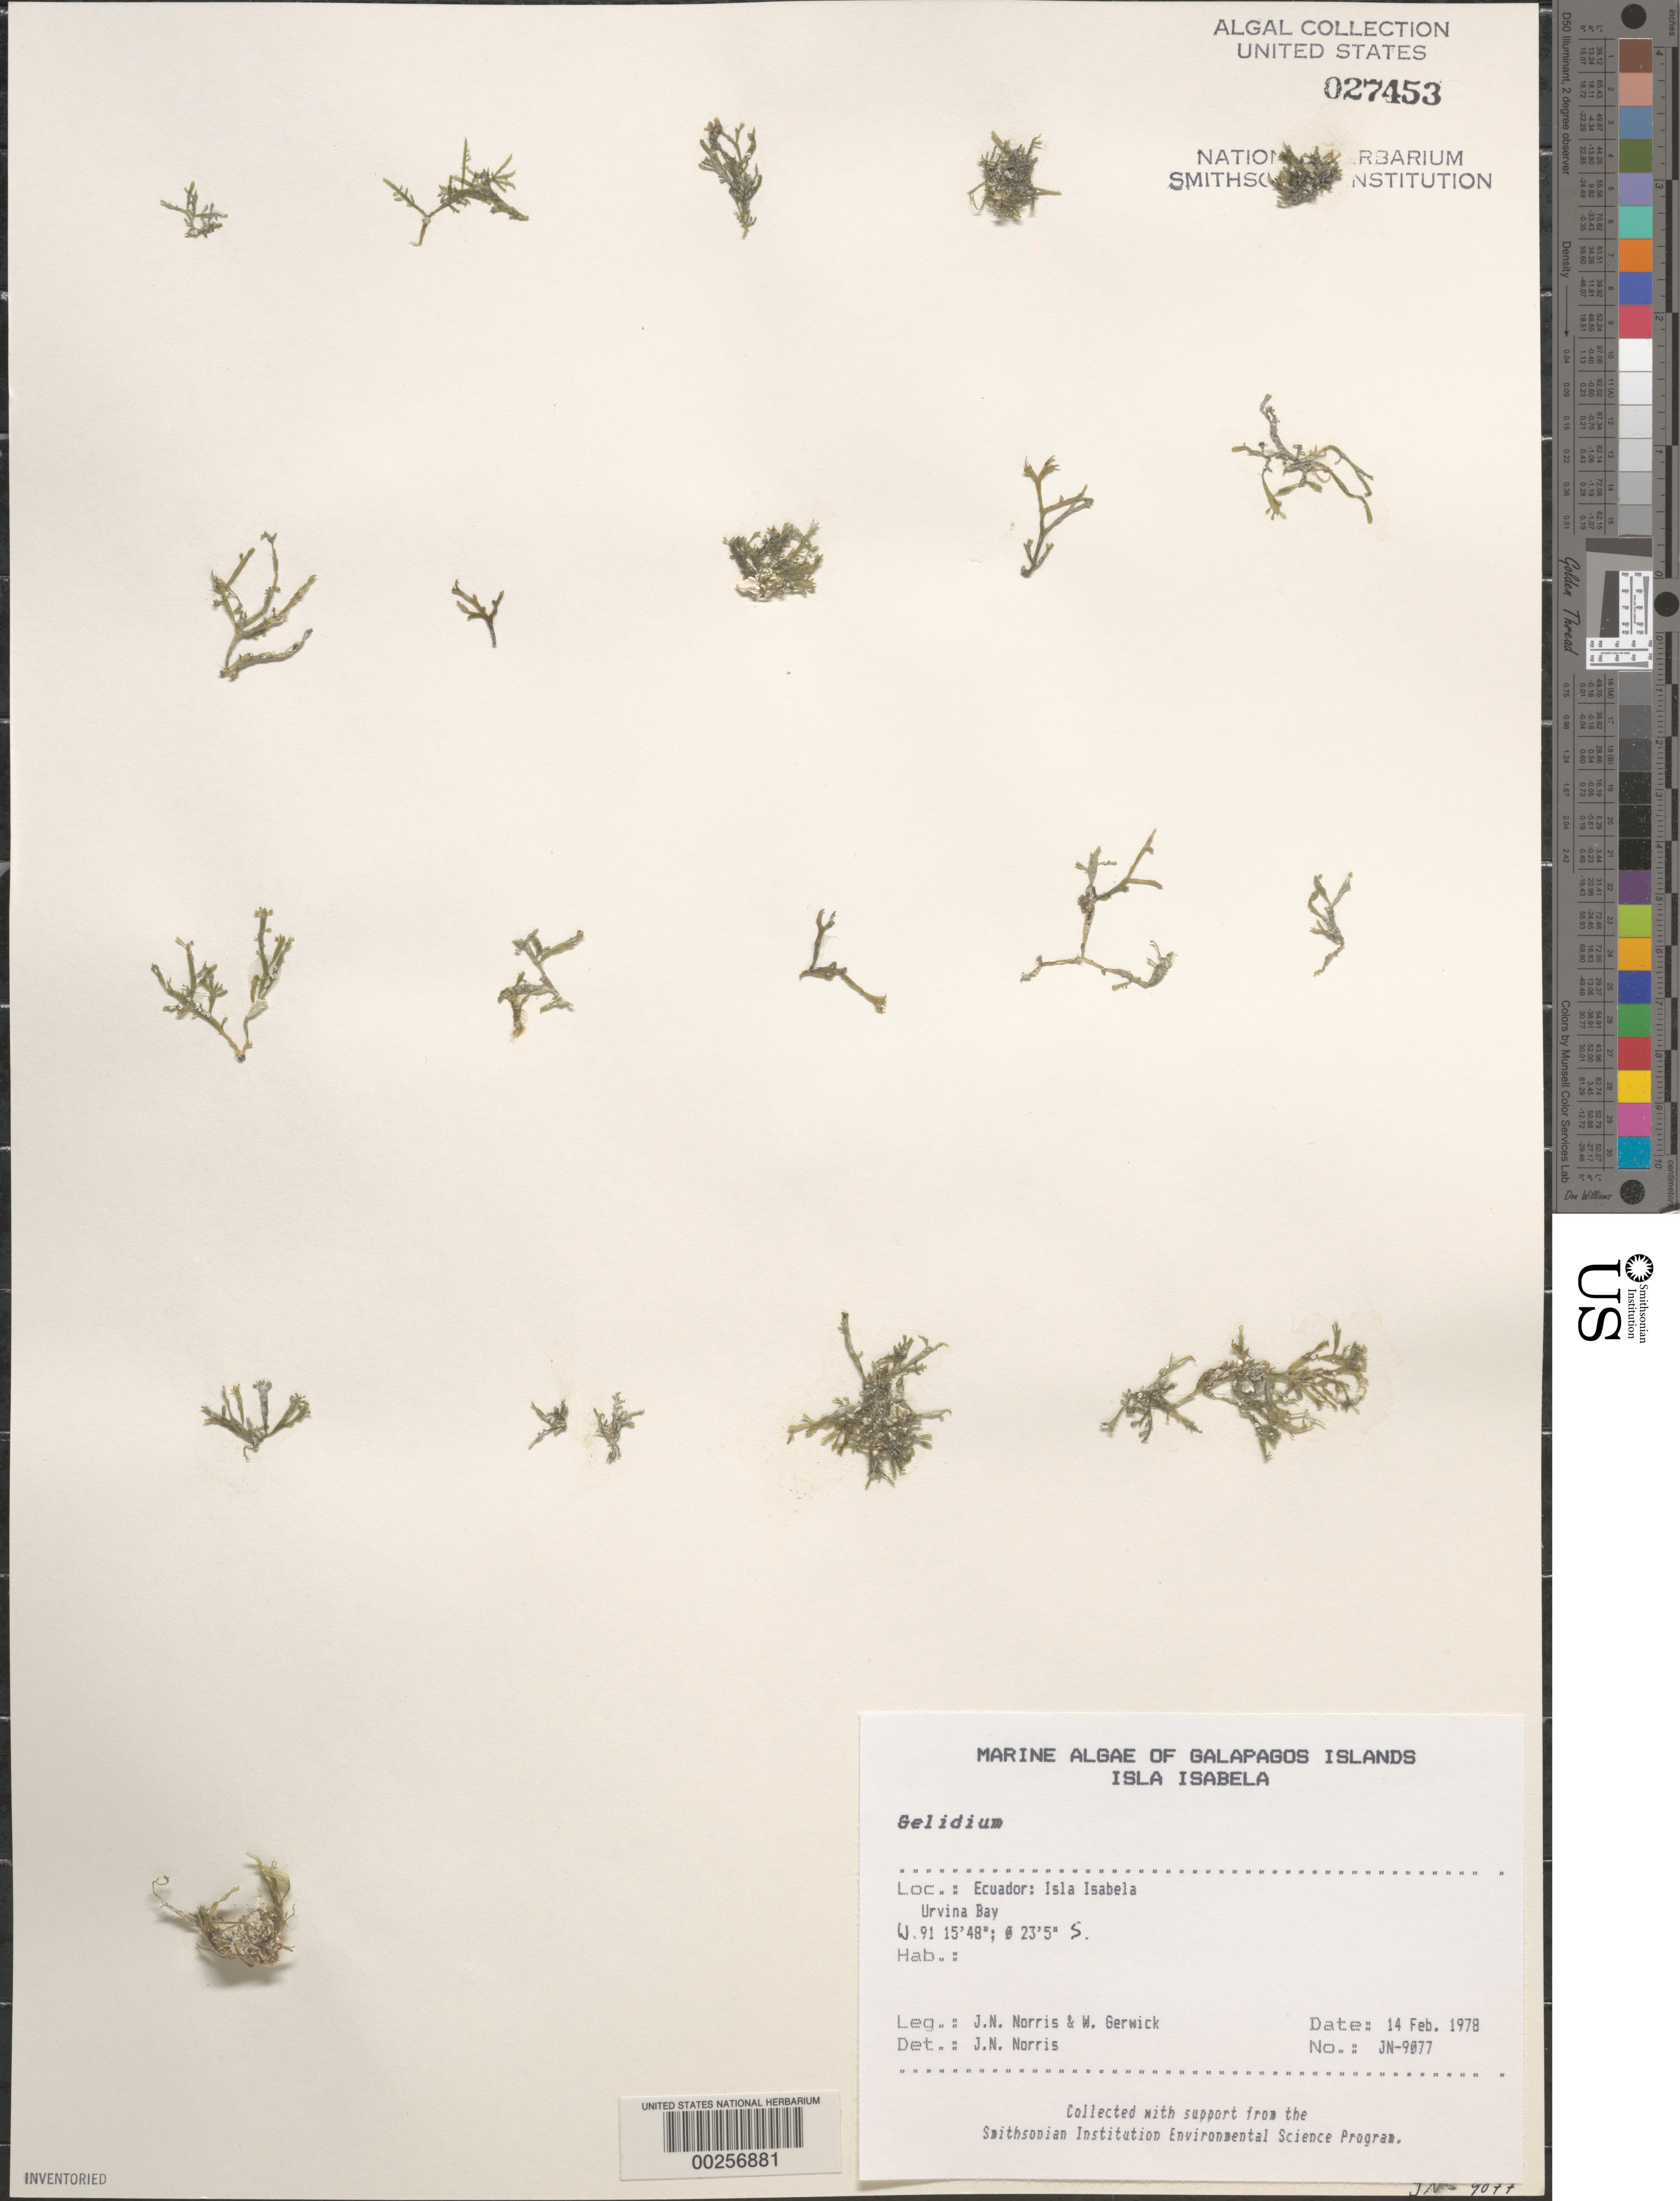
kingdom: Plantae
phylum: Rhodophyta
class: Florideophyceae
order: Gelidiales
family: Gelidiaceae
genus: Gelidium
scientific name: Gelidium sp.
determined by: Norris, James N.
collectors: M. M. Littler & W. Gerwick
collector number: Jn-9077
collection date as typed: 14 Feb 1978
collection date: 1978-02-14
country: Ecuador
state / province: Colón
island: Isabela [Albemarle]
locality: Urvina Bay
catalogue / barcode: US 27453